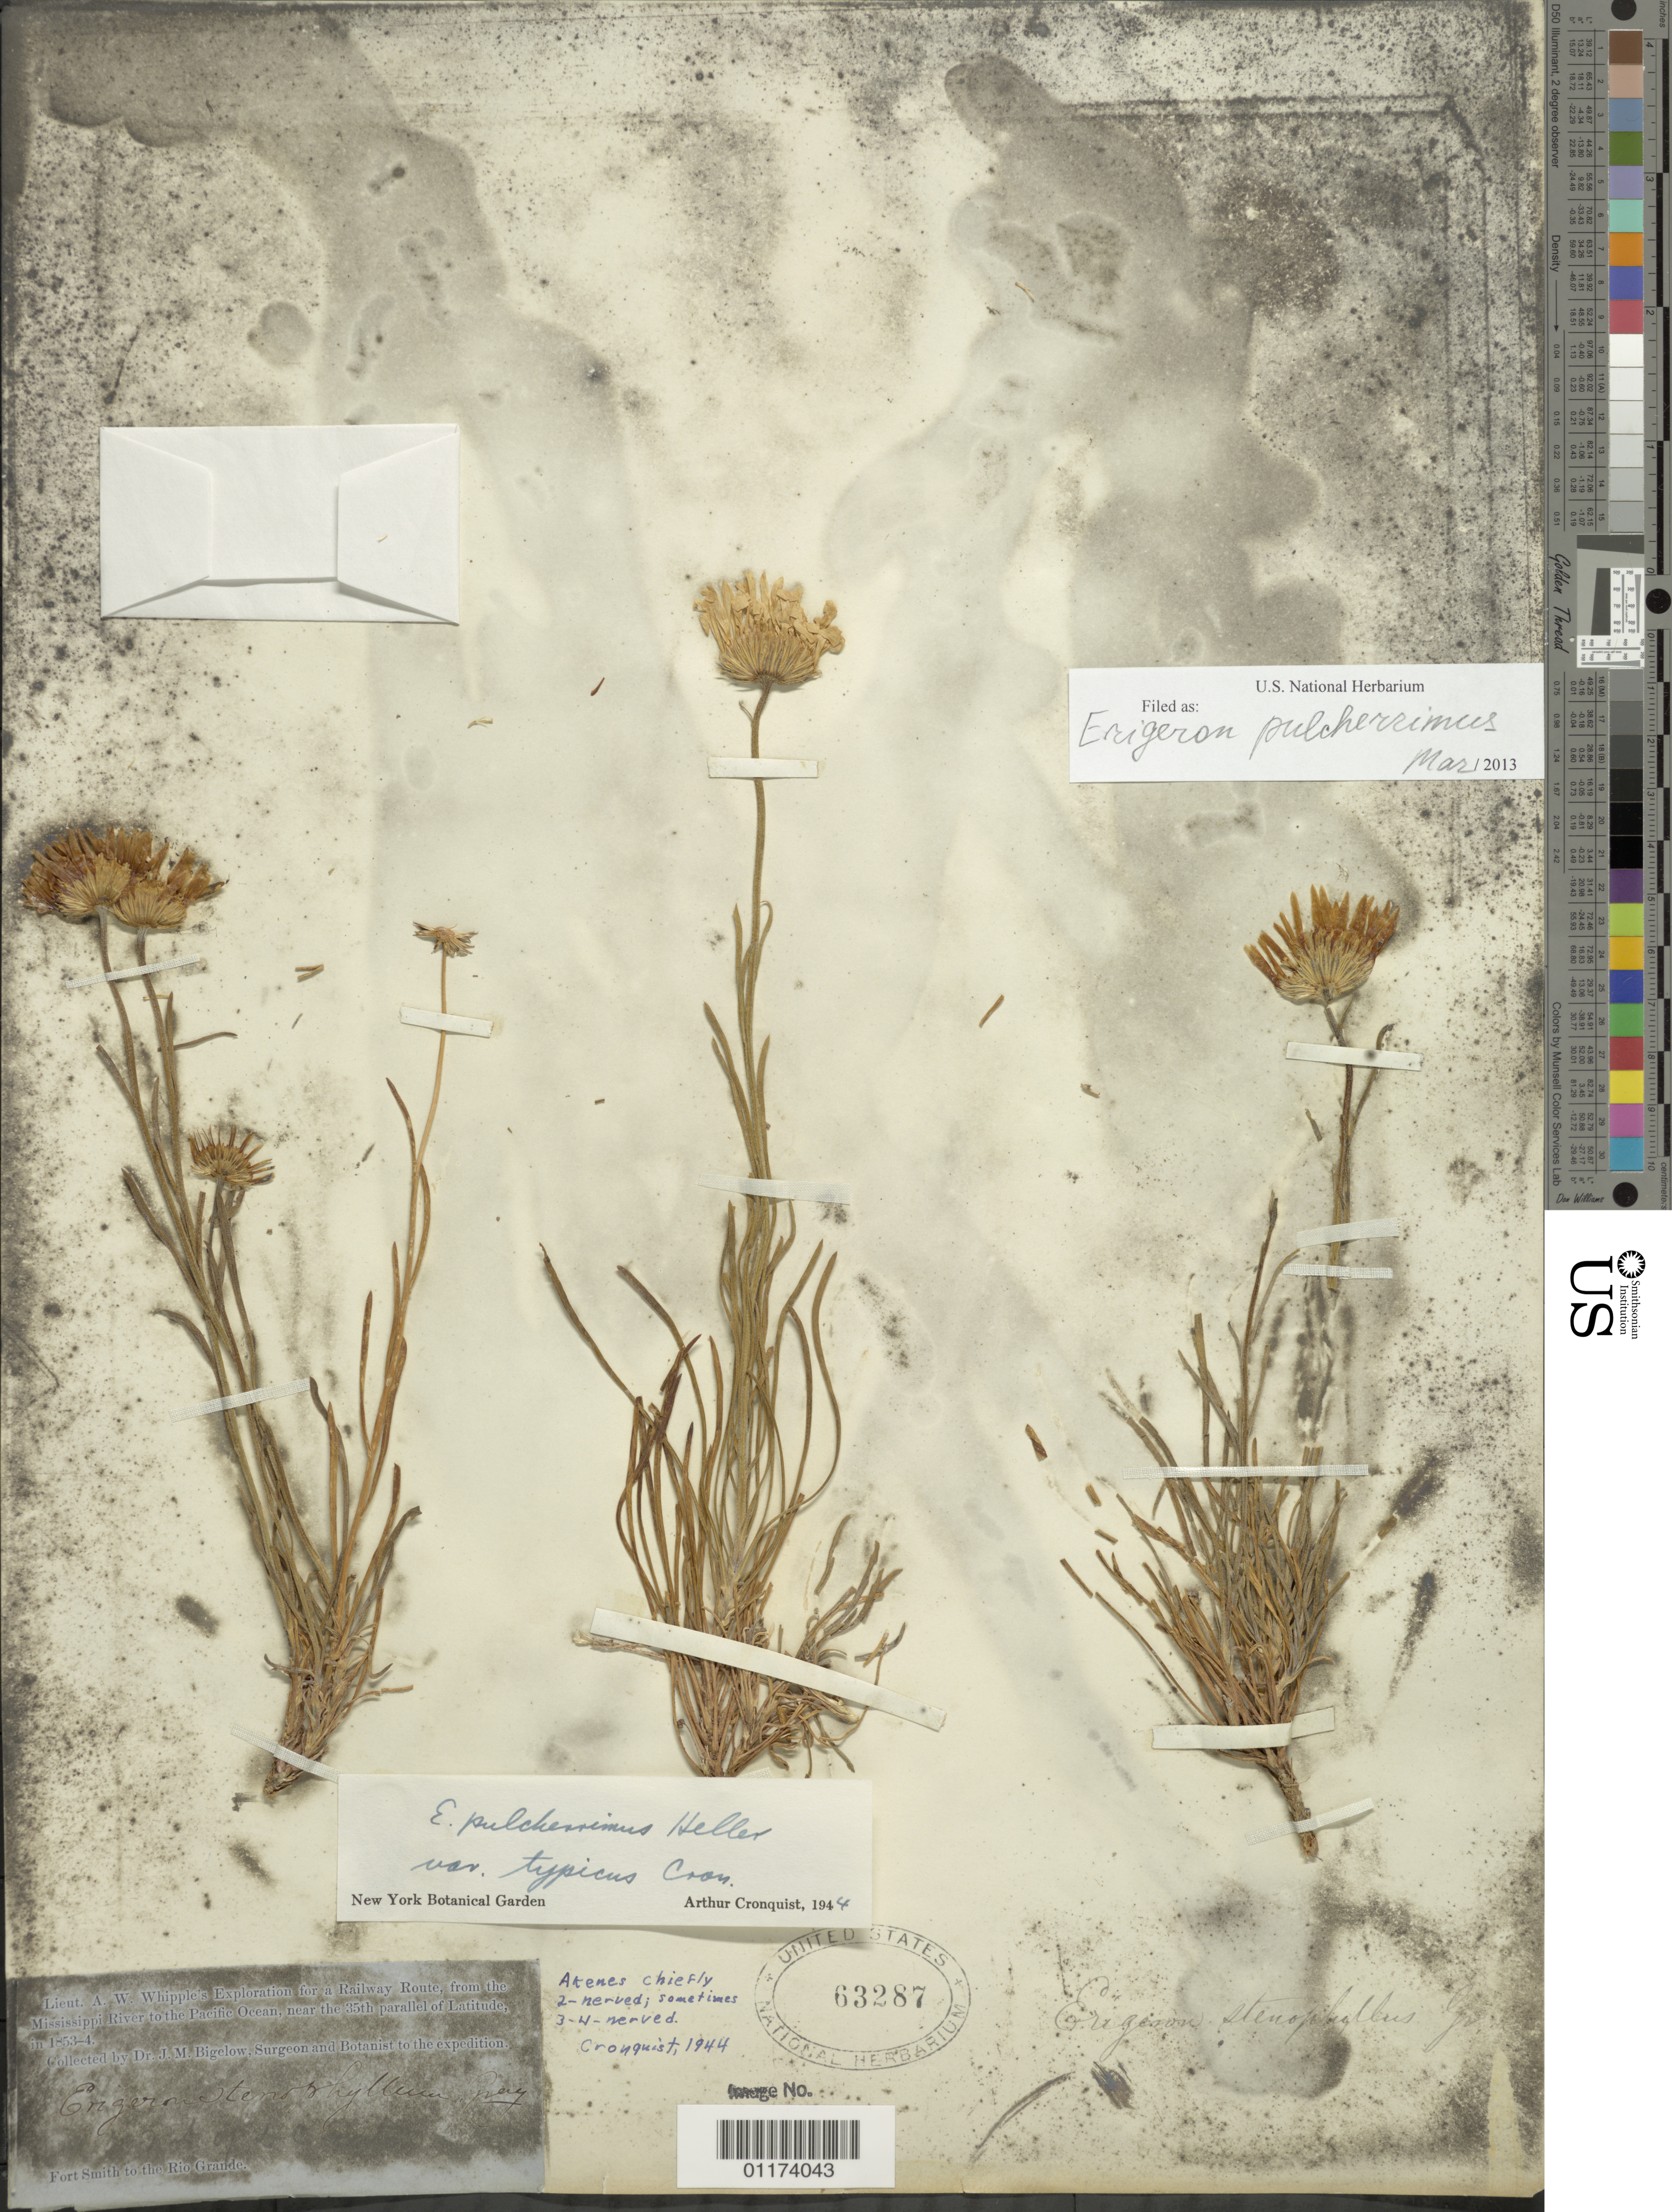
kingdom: Plantae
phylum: Tracheophyta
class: Magnoliopsida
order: Asterales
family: Asteraceae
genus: Erigeron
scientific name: Erigeron pulcherrimus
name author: A. Heller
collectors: J. M. Bigelow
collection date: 1853/1854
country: United States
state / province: Arkansas / Texas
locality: Fort Smith to Rio Grande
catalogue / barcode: US 63287